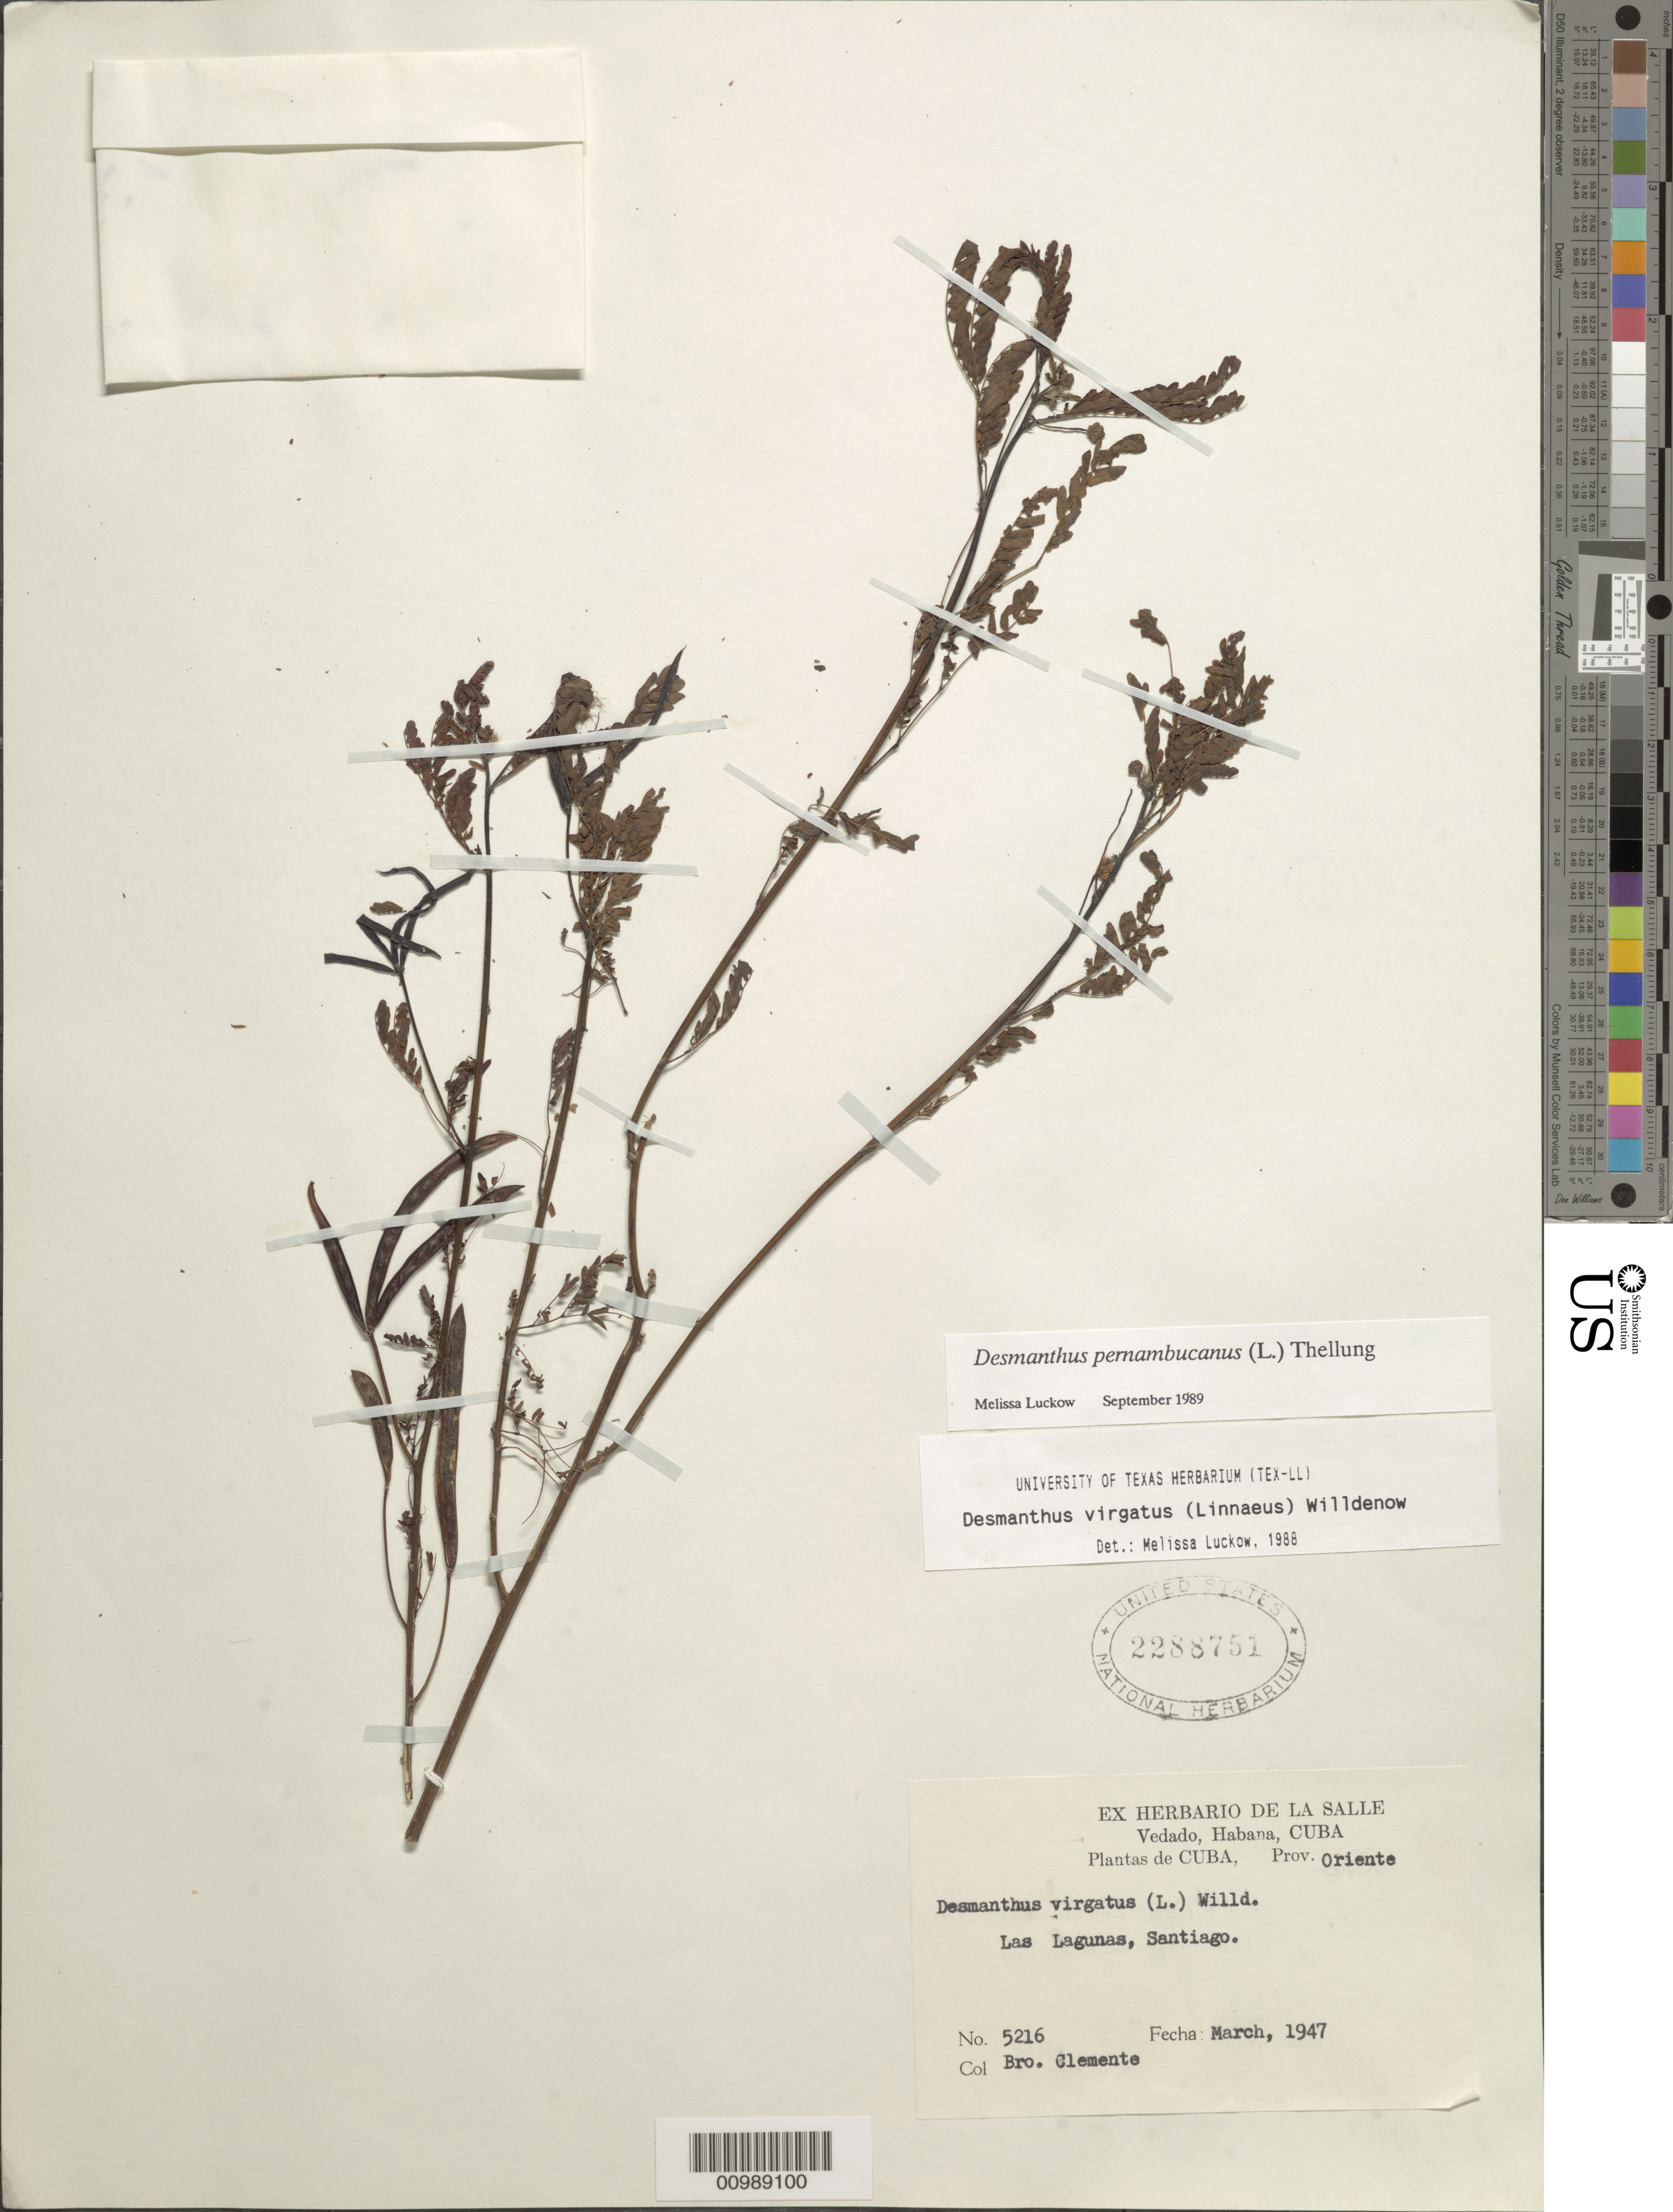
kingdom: Plantae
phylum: Tracheophyta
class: Magnoliopsida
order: Fabales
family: Fabaceae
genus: Desmanthus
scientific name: Desmanthus pernambucanus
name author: (L.) Thell.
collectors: Bro. Clemente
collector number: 5216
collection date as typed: Mar 1947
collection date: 1947-03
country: Cuba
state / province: Santiago de Cuba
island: Cuba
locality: Las Lagunas, Santiago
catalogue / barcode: US 2288751